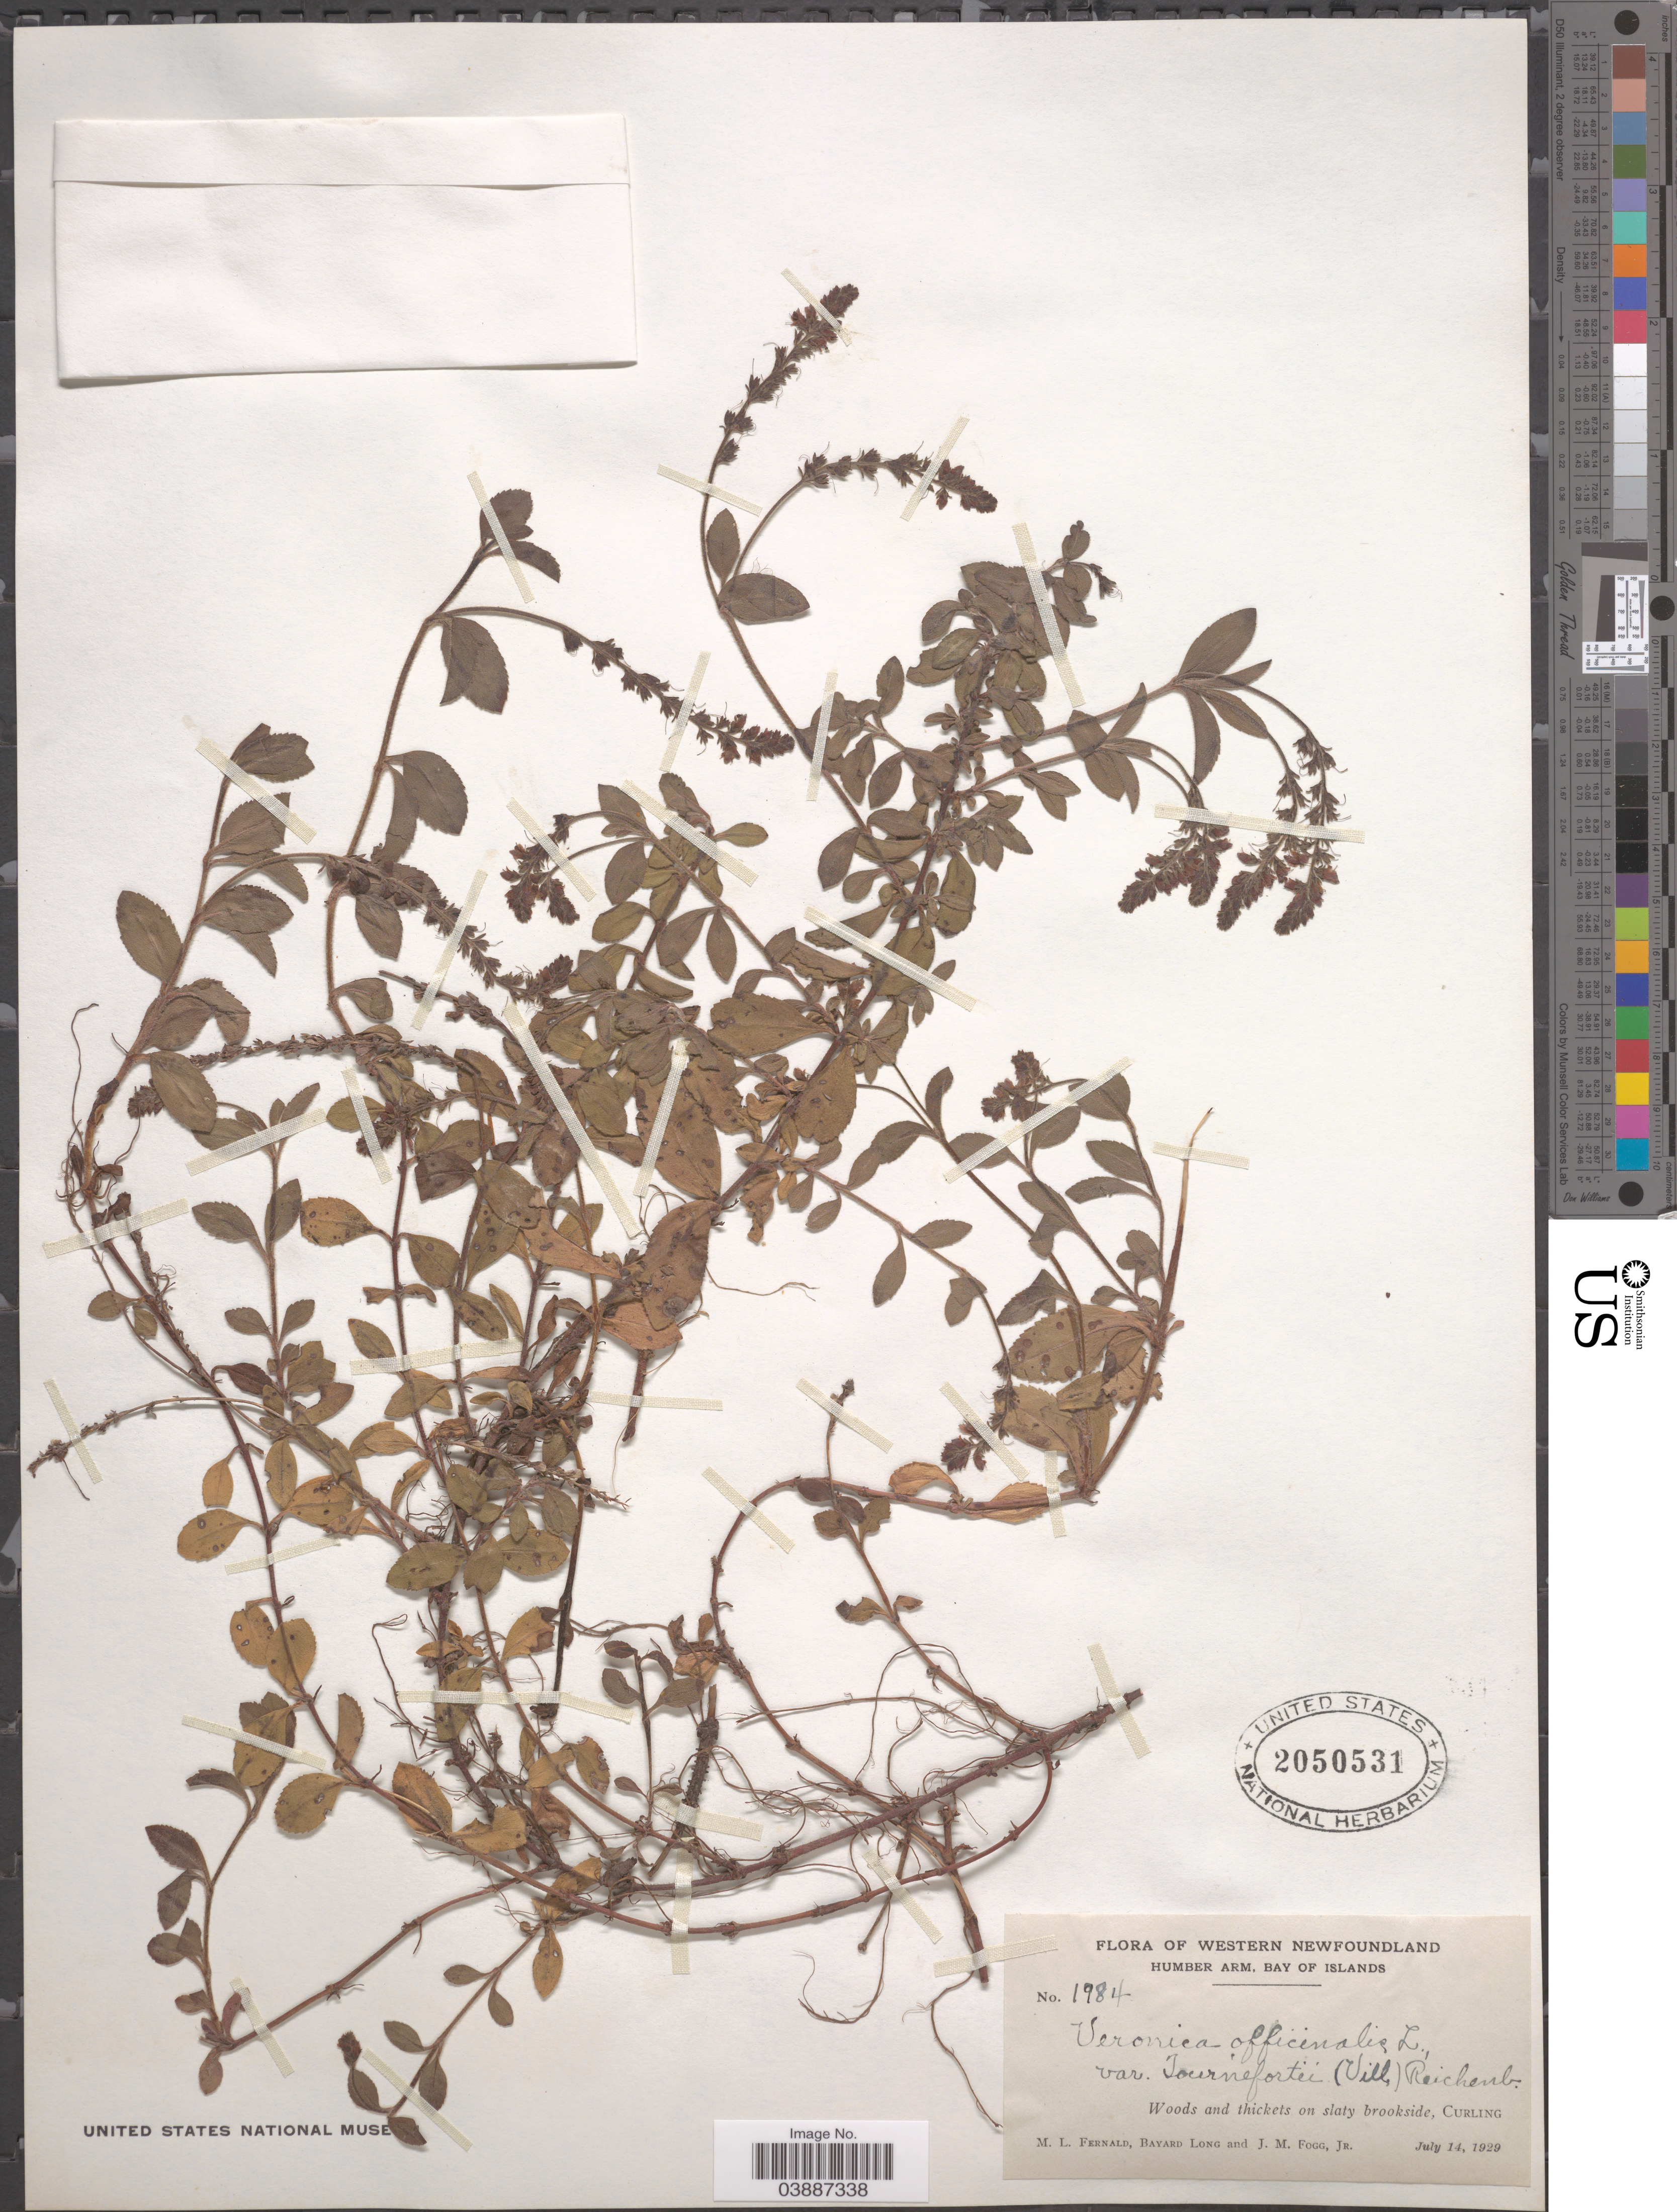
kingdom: Plantae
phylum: Tracheophyta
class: Magnoliopsida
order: Lamiales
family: Plantaginaceae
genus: Veronica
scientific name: Veronica officinalis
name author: L.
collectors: M. L. Fernald, B. Long & J. Fogg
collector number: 1984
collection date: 1929-07-14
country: Canada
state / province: Newfoundland and Labrador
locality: Western Newfoundland. Humber Arm, Bay of Islands. Curling.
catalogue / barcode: US 2050531